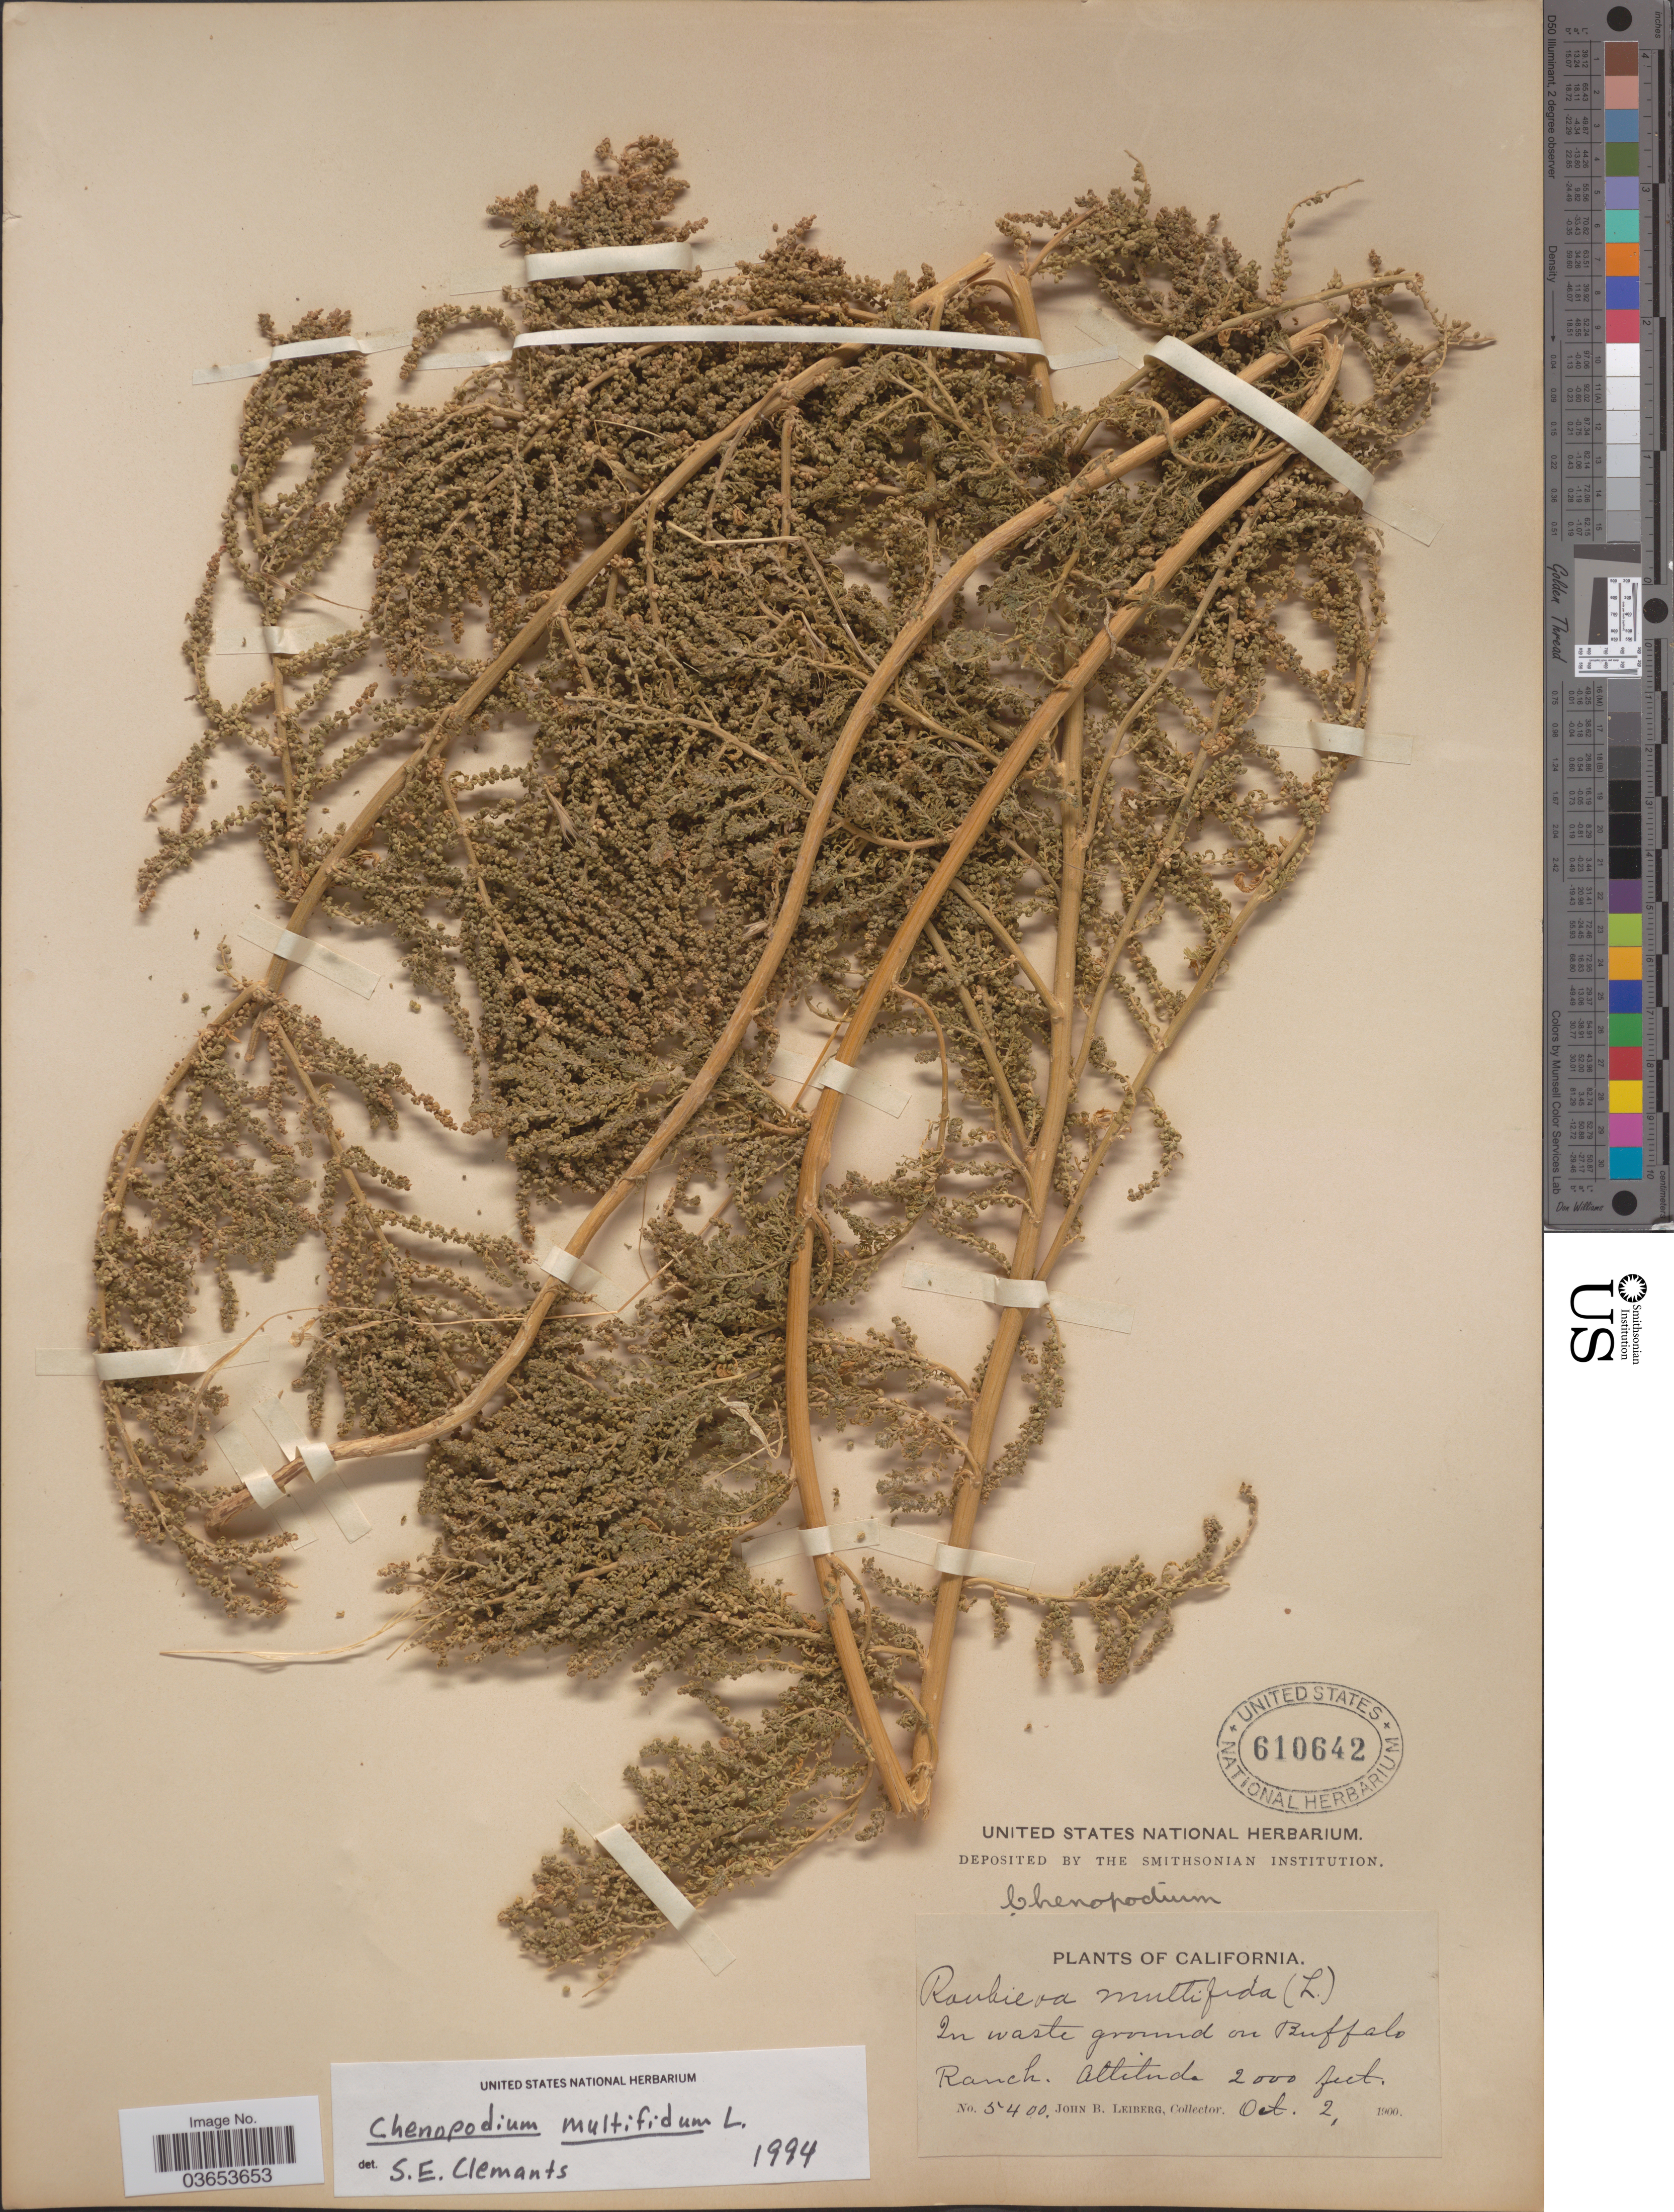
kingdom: Plantae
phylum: Tracheophyta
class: Magnoliopsida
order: Caryophyllales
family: Amaranthaceae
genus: Chenopodium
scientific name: Chenopodium multifidum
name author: L.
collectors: J. B. Leiberg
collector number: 5400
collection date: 1900-10-02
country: United States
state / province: California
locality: On Buffalo Ranch.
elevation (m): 610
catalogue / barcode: US 610642